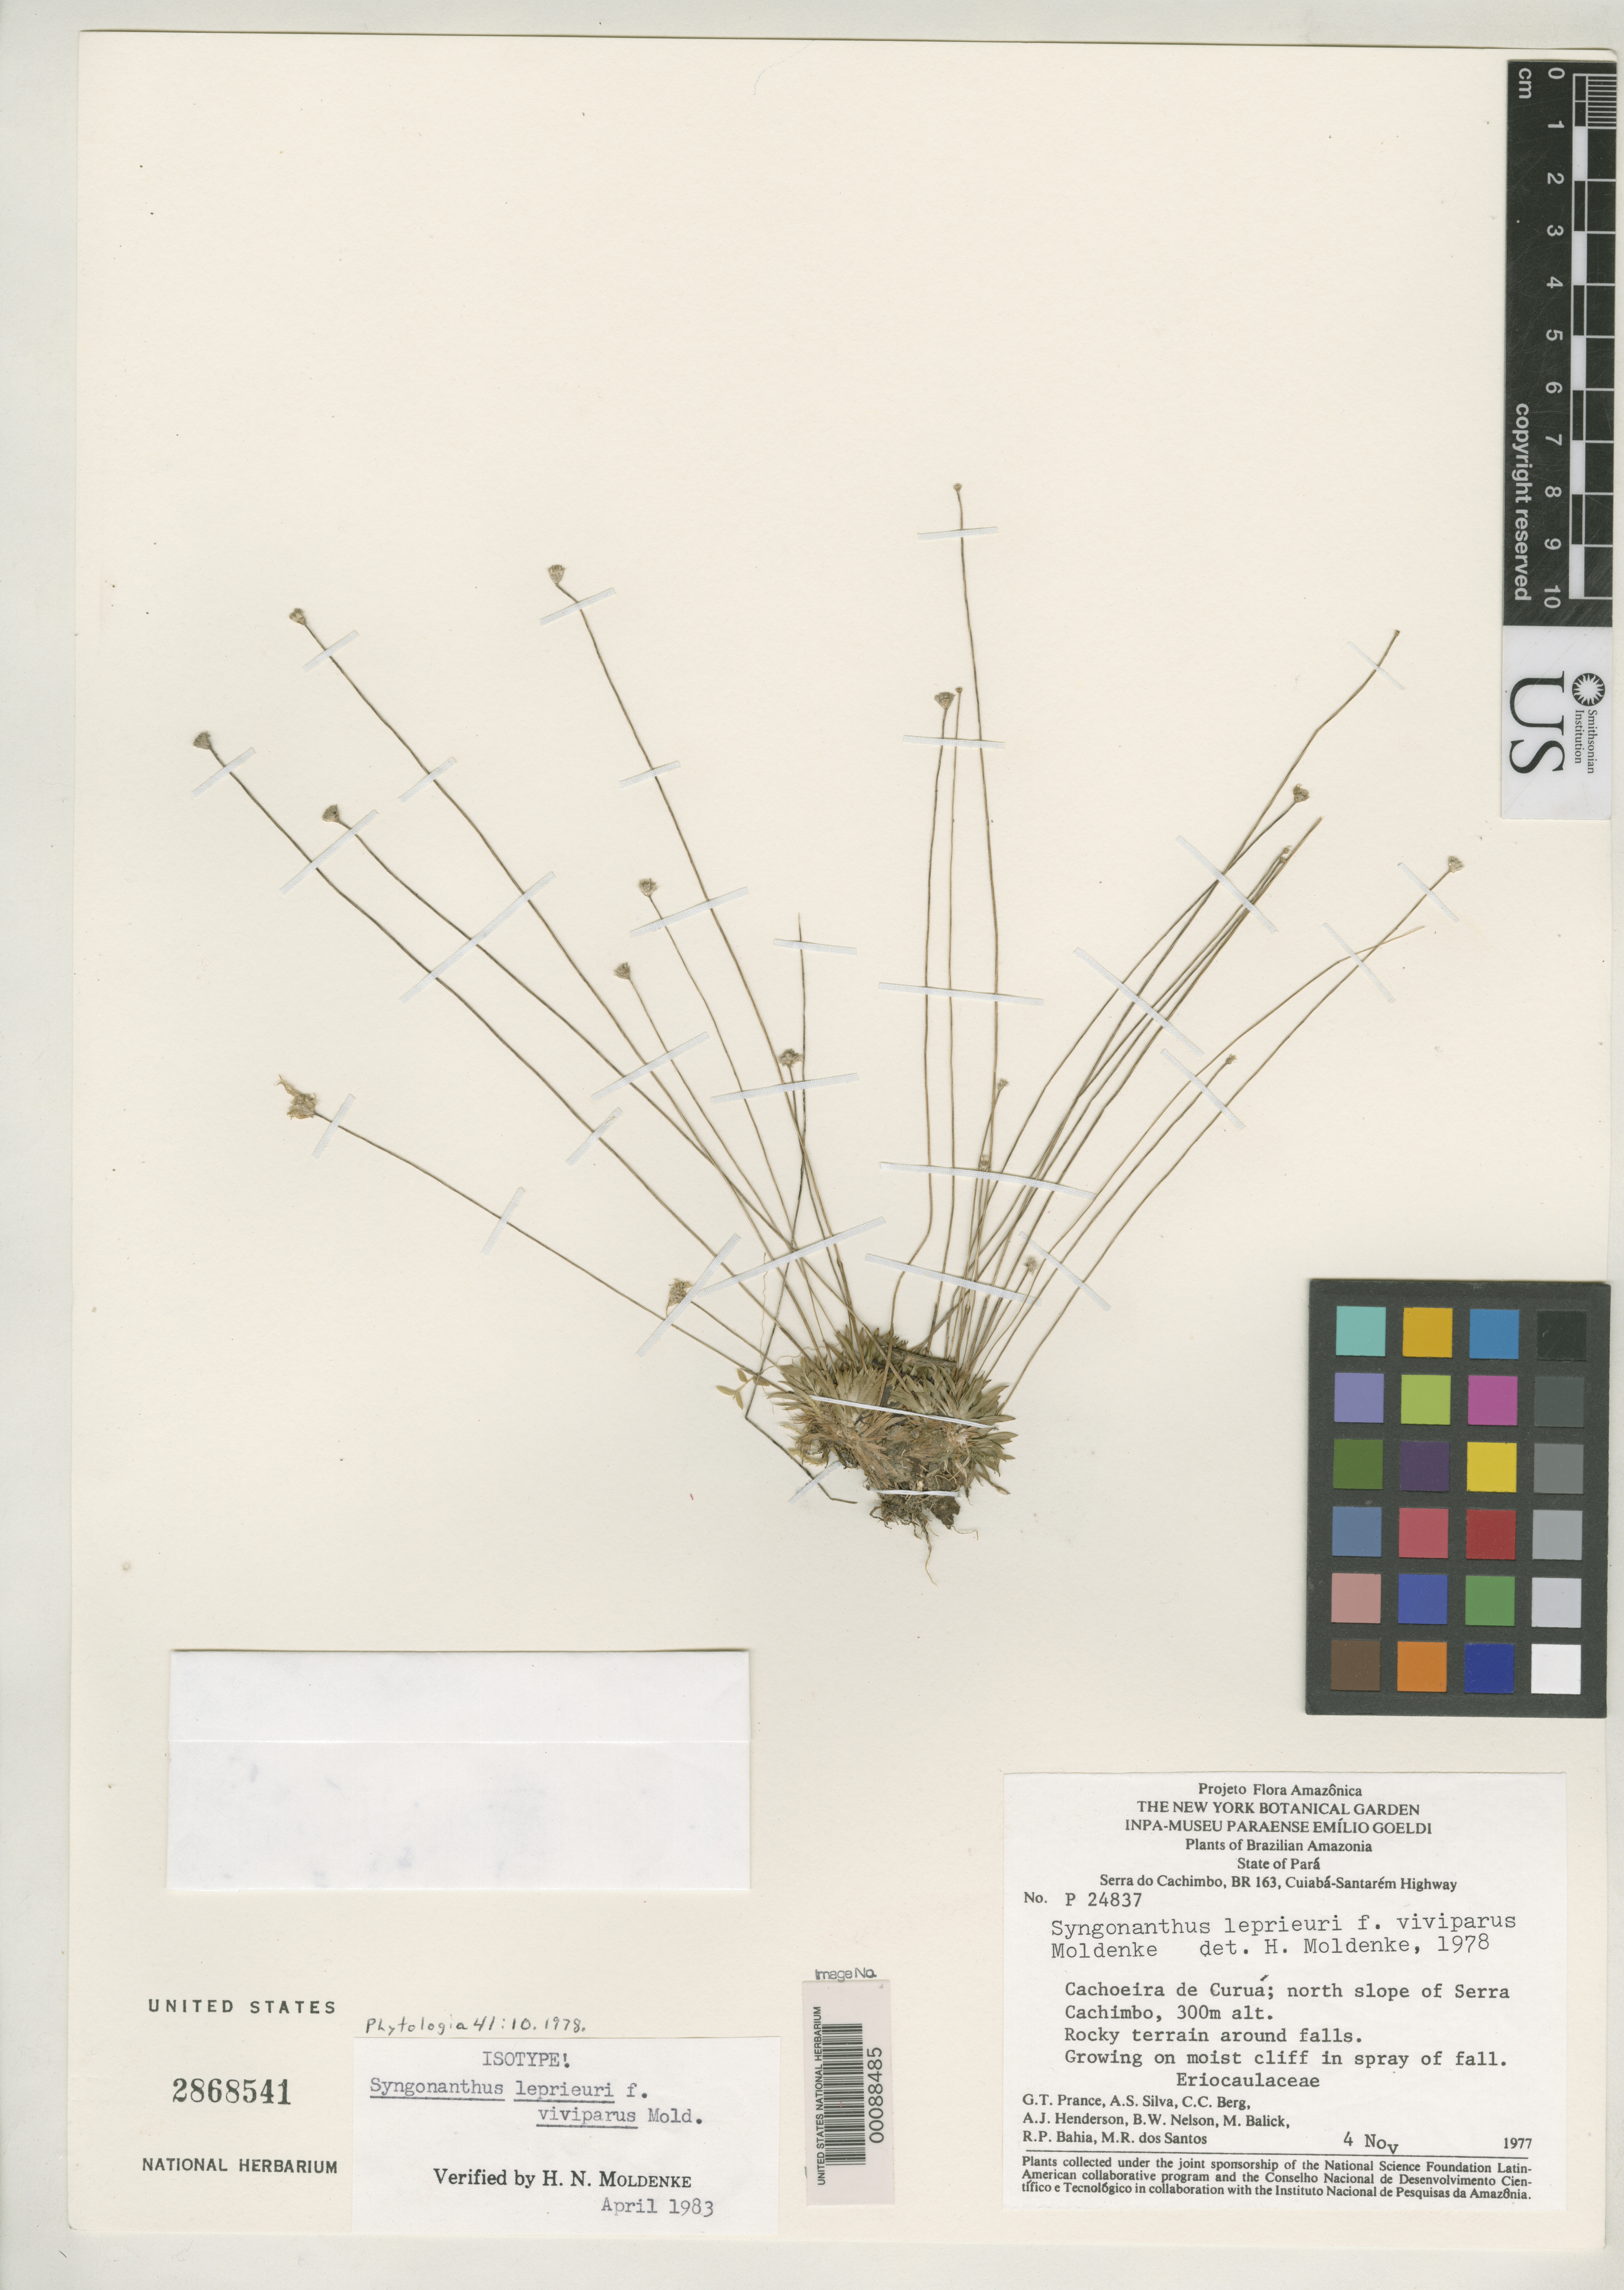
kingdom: Plantae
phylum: Tracheophyta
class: Liliopsida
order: Poales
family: Eriocaulaceae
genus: Syngonanthus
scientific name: Syngonanthus leprieurii f. viviparus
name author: Moldenke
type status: Isotype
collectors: G. T. Prance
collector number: P 24837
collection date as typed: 04 Nov 1977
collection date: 1977-11-04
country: Brazil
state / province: Pará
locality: Cachoeira de Curua; north slope of Serra Cachimbo.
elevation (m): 300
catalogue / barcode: US 2868541